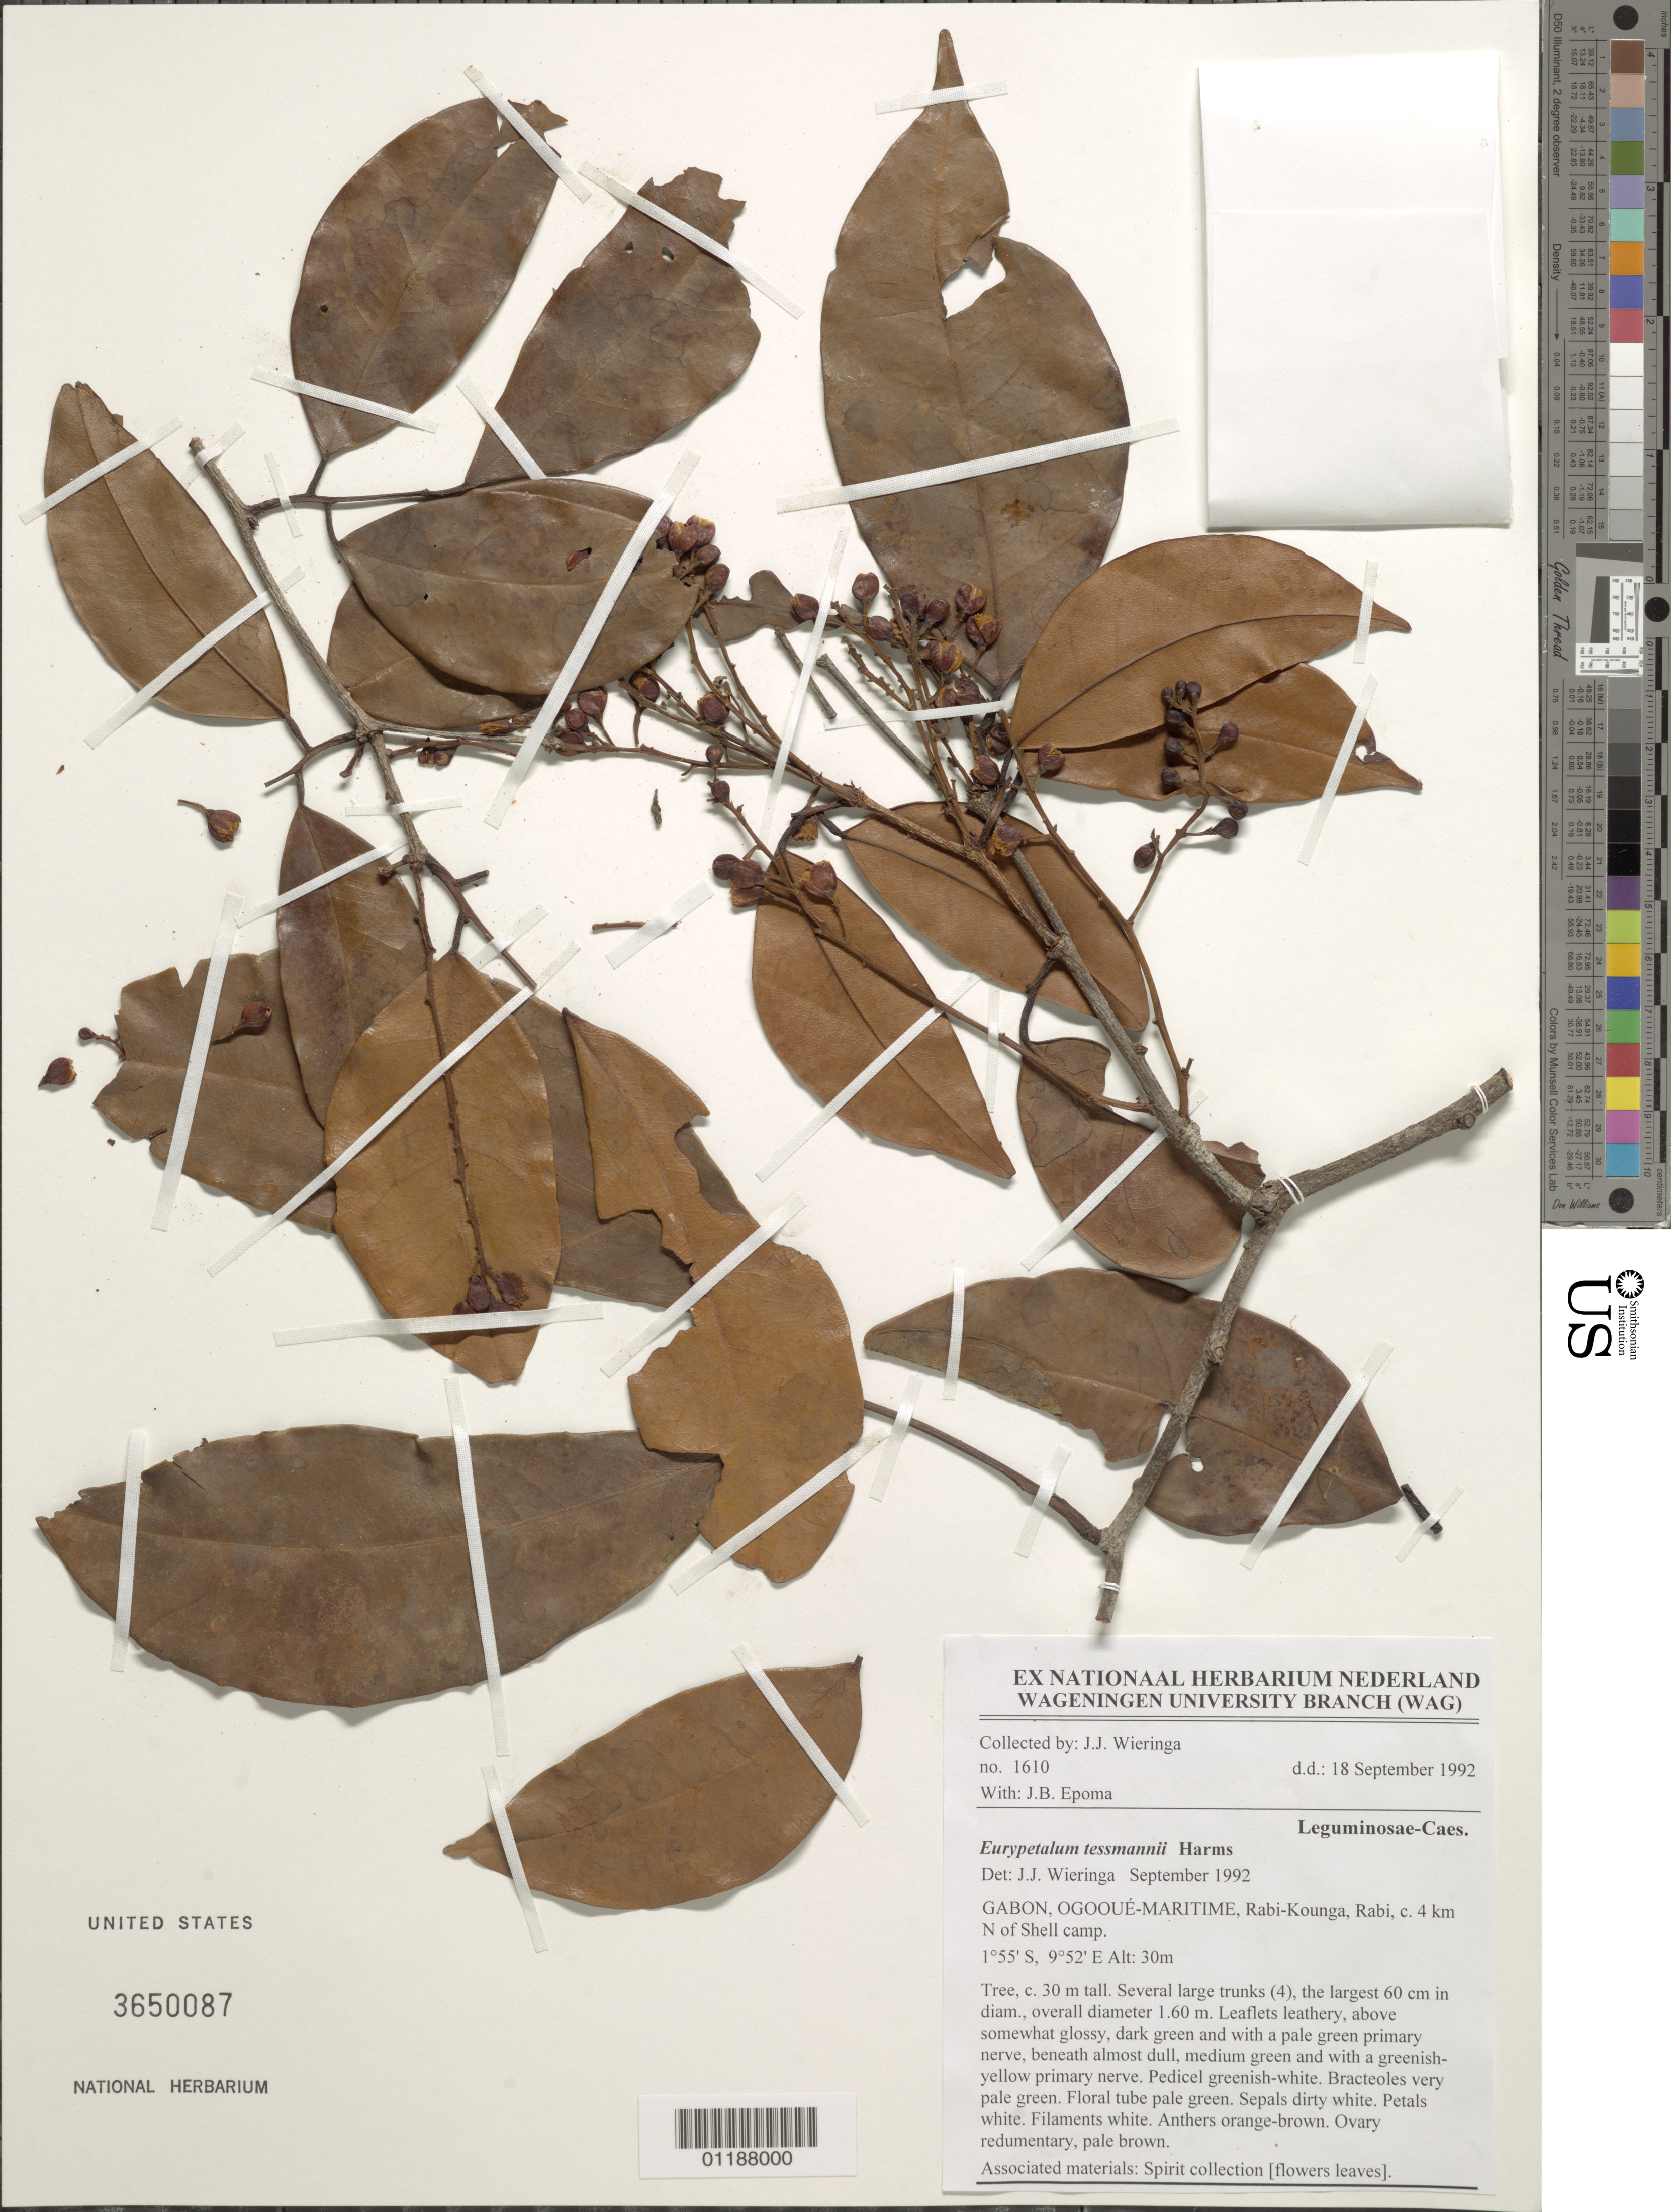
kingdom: Plantae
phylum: Tracheophyta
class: Magnoliopsida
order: Fabales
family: Fabaceae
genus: Eurypetalum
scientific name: Eurypetalum tessmannii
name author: Harms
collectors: J. J. Wieringa & J. Epoma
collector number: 1610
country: Gabon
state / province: Ogooué-maritime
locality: Rabi-Kounga, Rabi, N of Shell Camp.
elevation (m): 30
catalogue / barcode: US 3650087